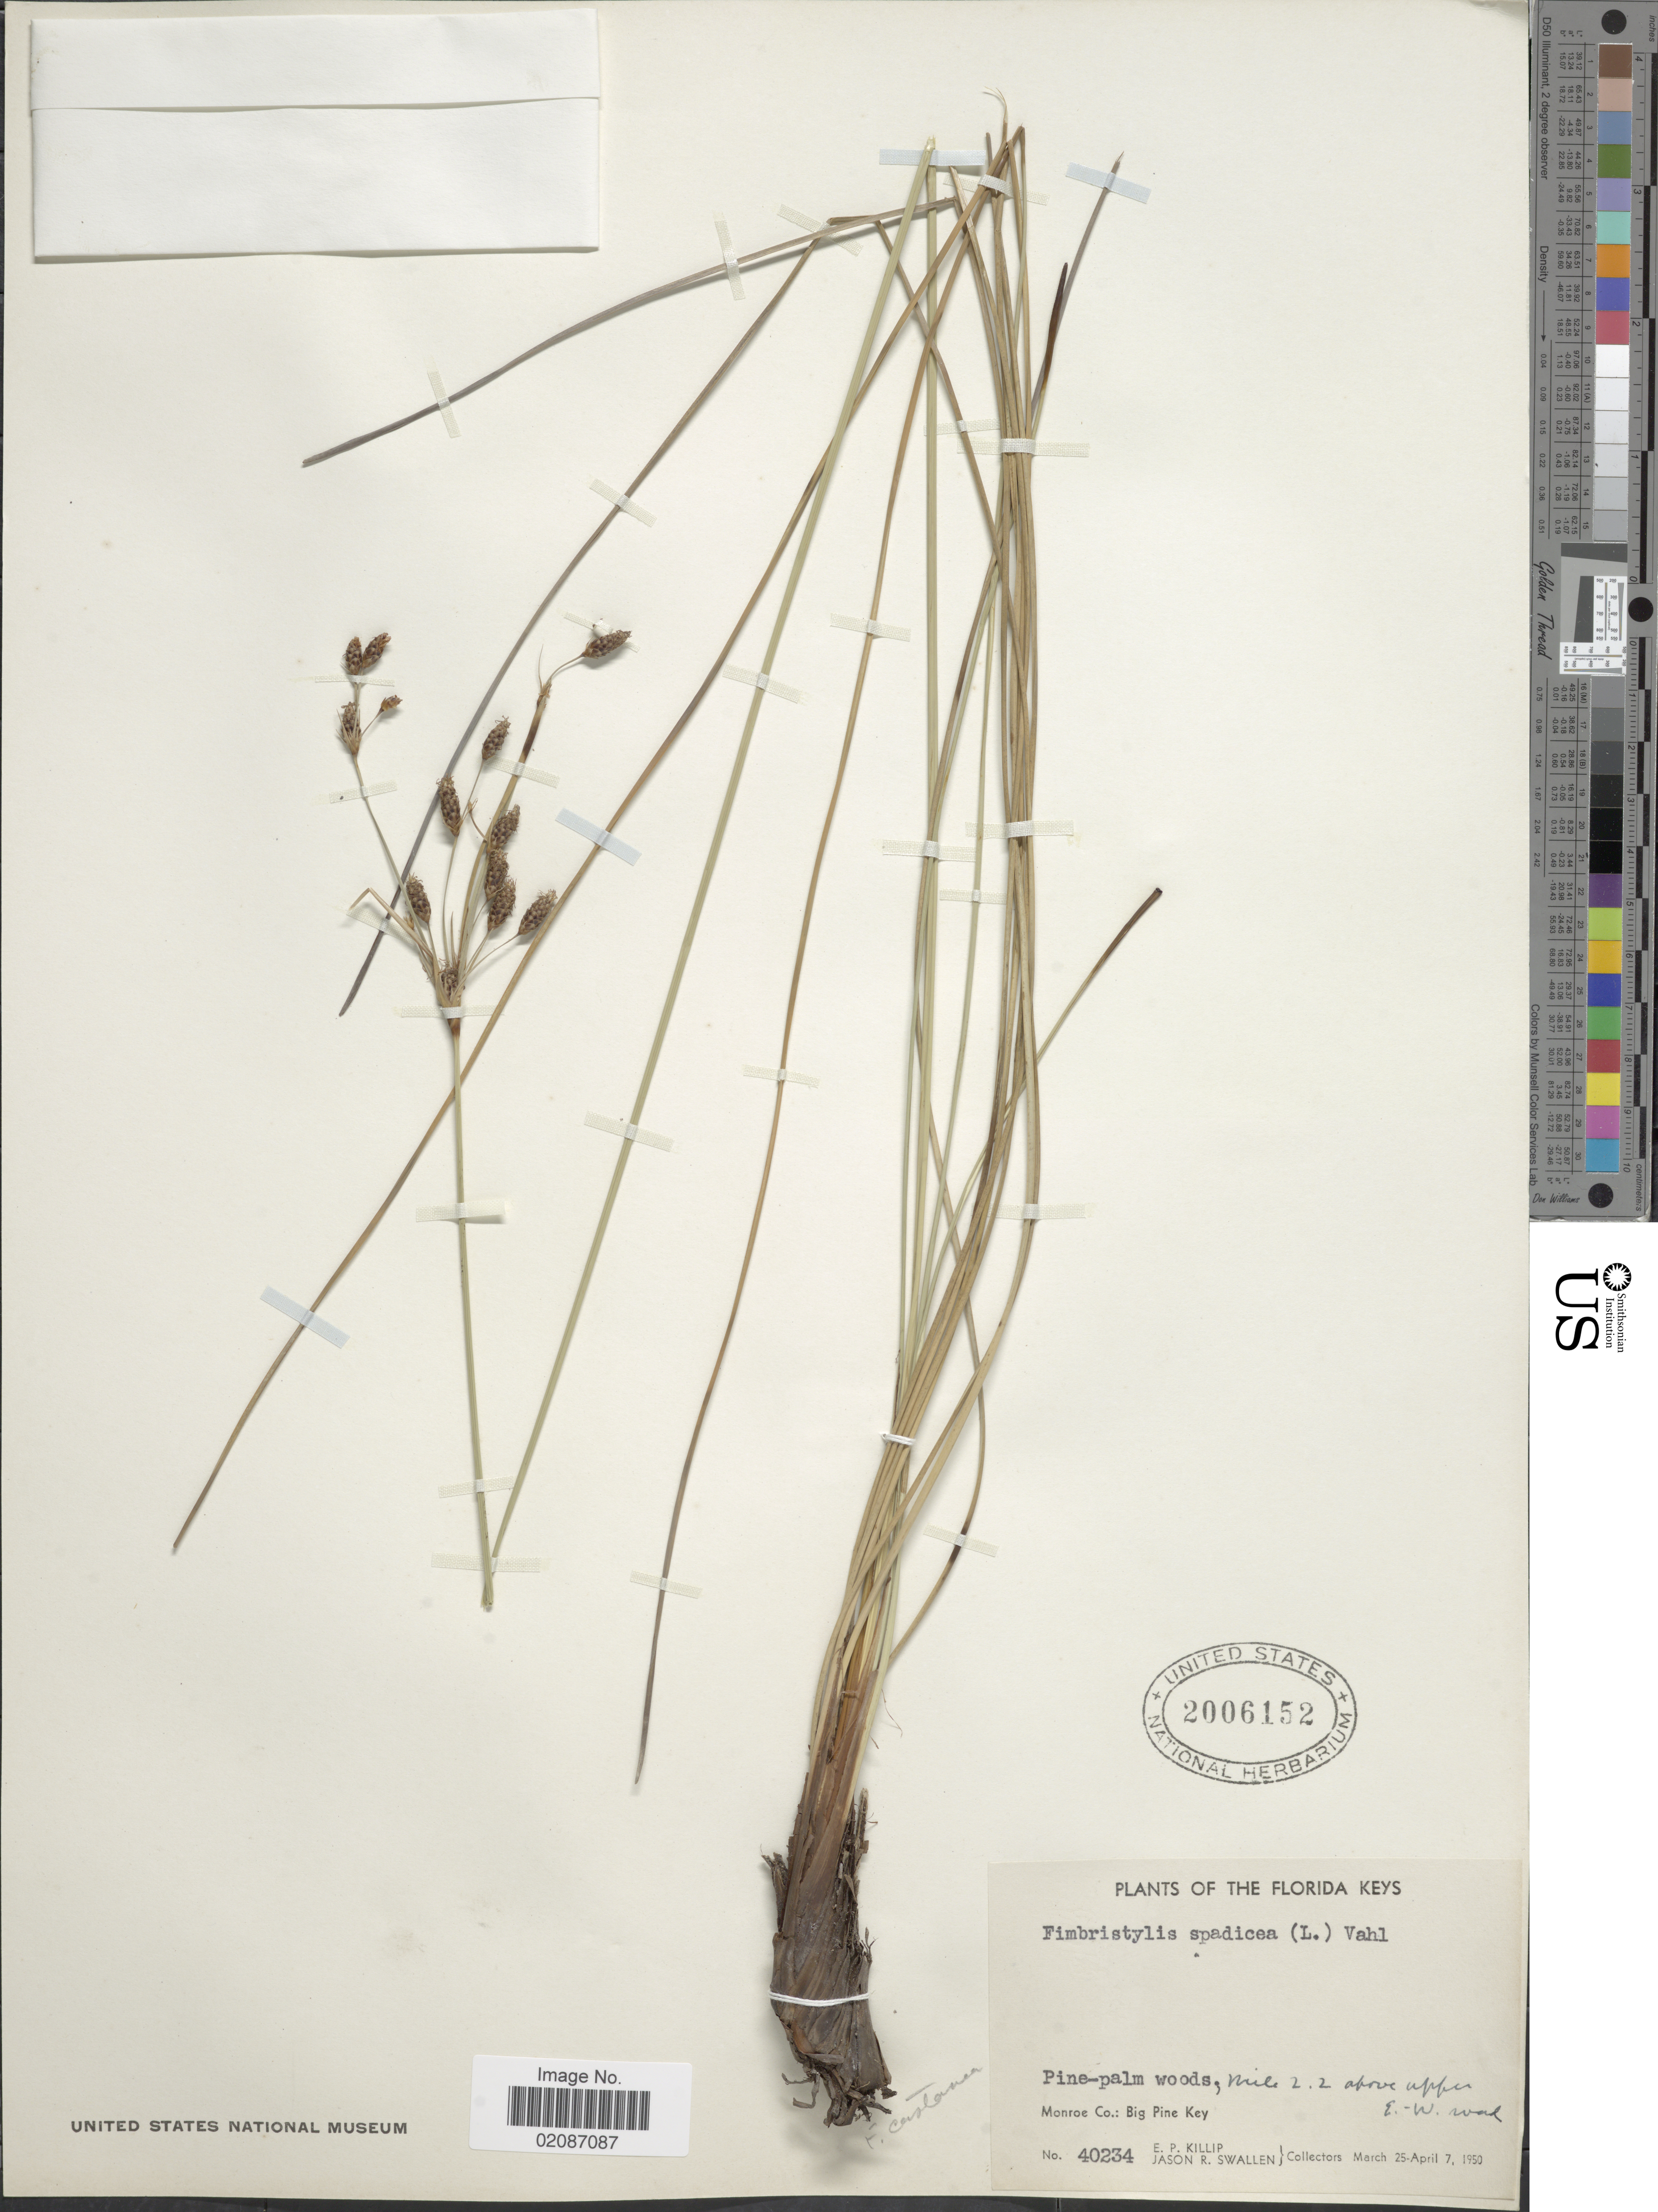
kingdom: Plantae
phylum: Tracheophyta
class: Liliopsida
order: Poales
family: Cyperaceae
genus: Fimbristylis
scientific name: Fimbristylis castanea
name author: (Michx.) Vahl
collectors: E. P. Killip & J. R. Swallen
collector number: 40234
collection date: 1950-03-25/1950-04-07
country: United States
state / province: Florida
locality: Florida Keys, Monroe Co, Big Pine Key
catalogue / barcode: US 2006152